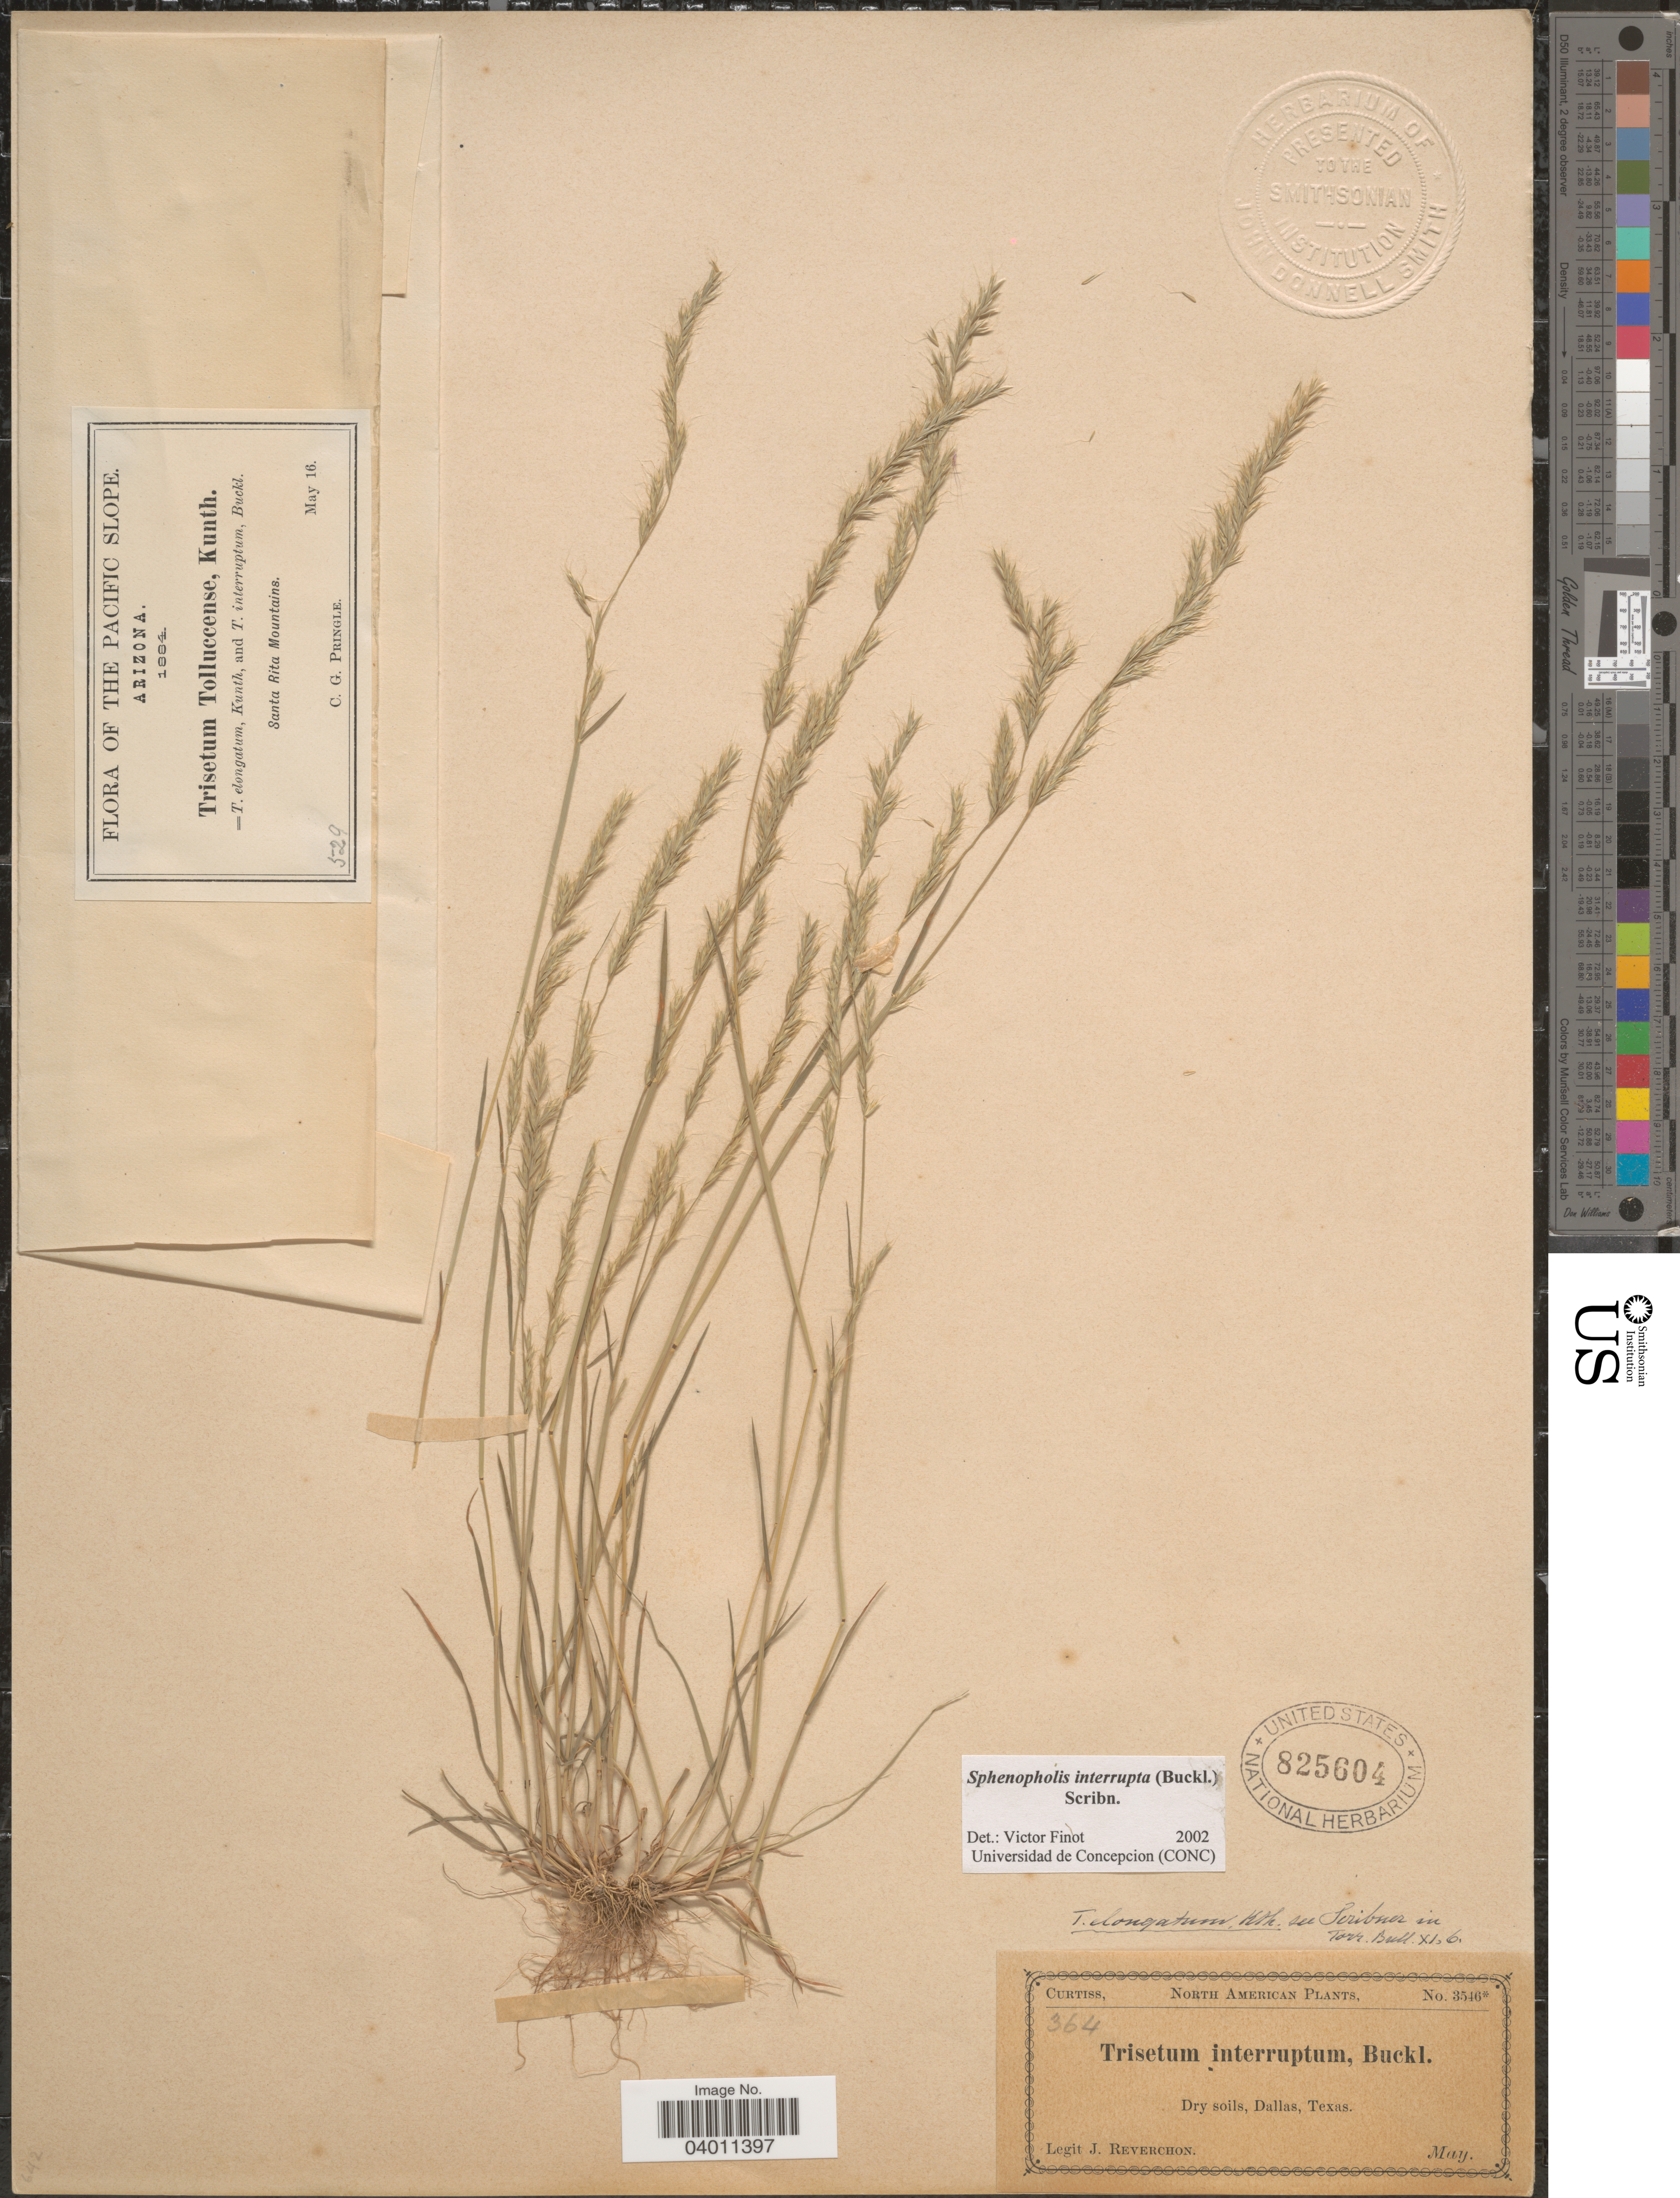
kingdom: Plantae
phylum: Tracheophyta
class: Liliopsida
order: Poales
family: Poaceae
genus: Sphenopholis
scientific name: Sphenopholis interrupta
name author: (Buckley) Scribn.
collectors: J. Reverchon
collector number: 3546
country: United States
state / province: Texas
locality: Dry soils, Dallas.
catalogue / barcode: US 825604